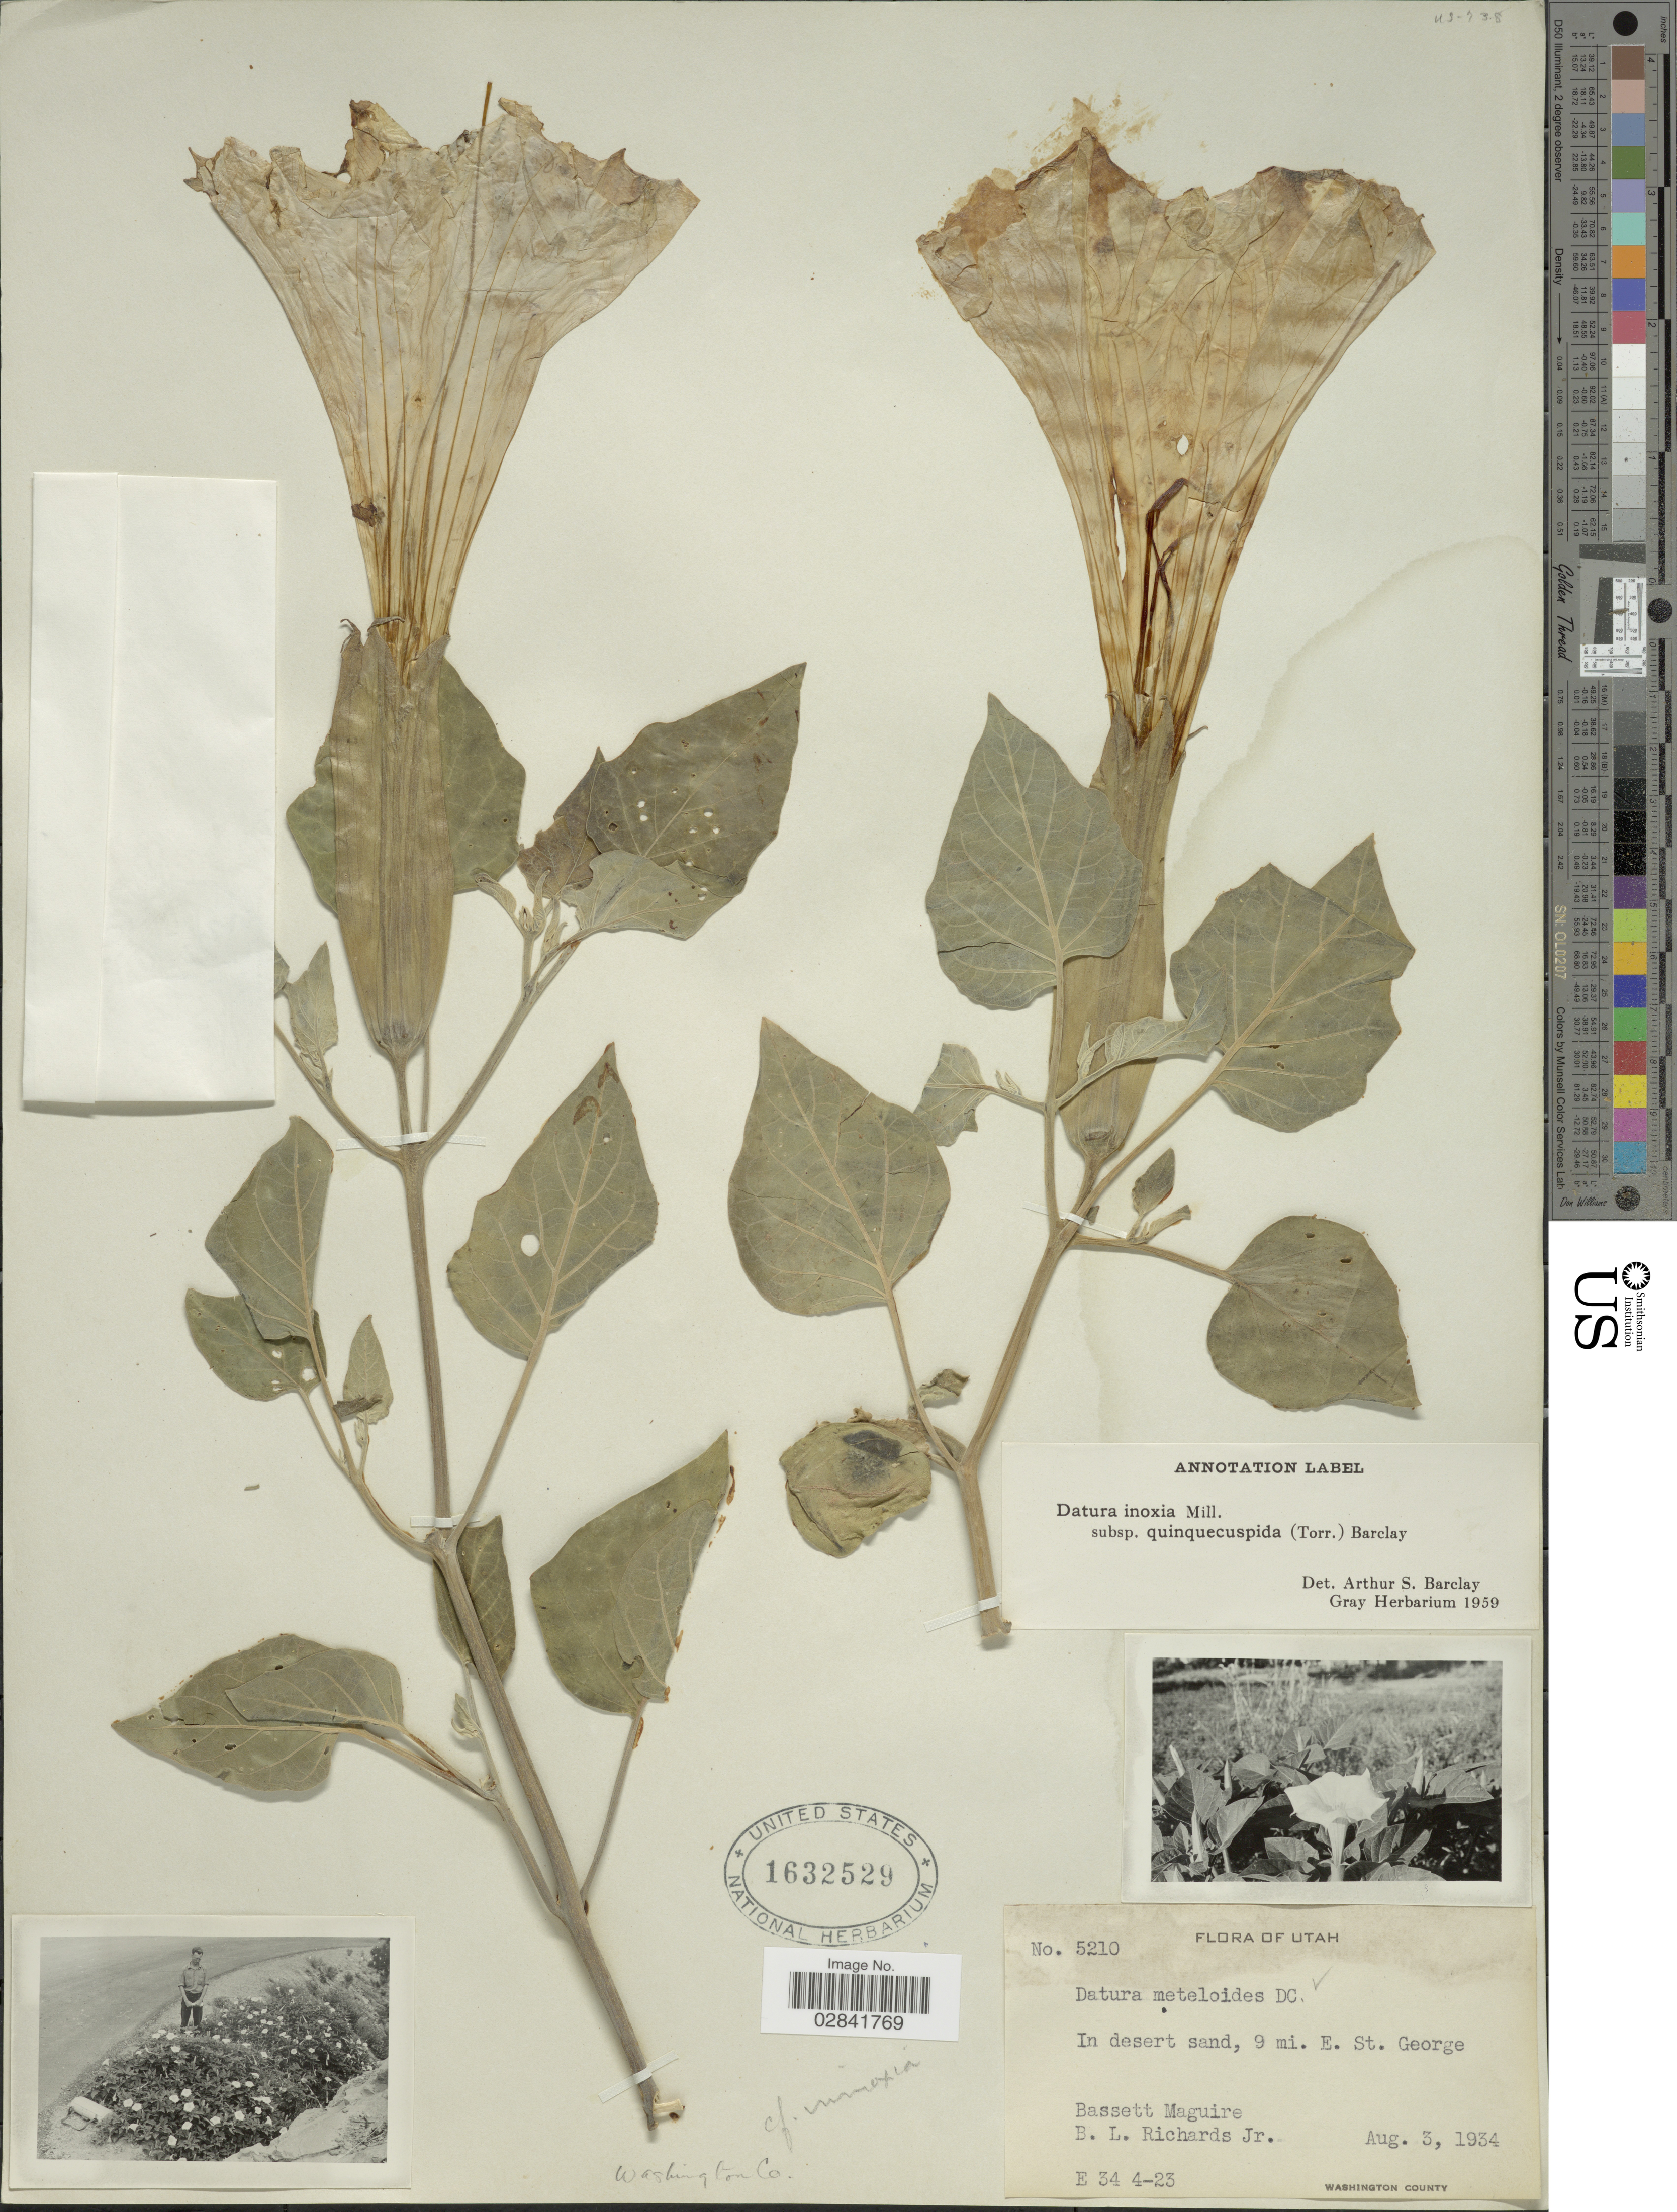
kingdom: Plantae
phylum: Tracheophyta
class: Magnoliopsida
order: Solanales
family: Solanaceae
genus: Datura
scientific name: Datura innoxia subsp. quinquecuspidata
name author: (Torr.) A.S. Barclay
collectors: B. Maguire & B. Richards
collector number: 5210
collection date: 1934-08-03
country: United States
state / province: Utah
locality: In desert sand, 9 mi. E. St. George. Washington County.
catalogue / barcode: US 1632529